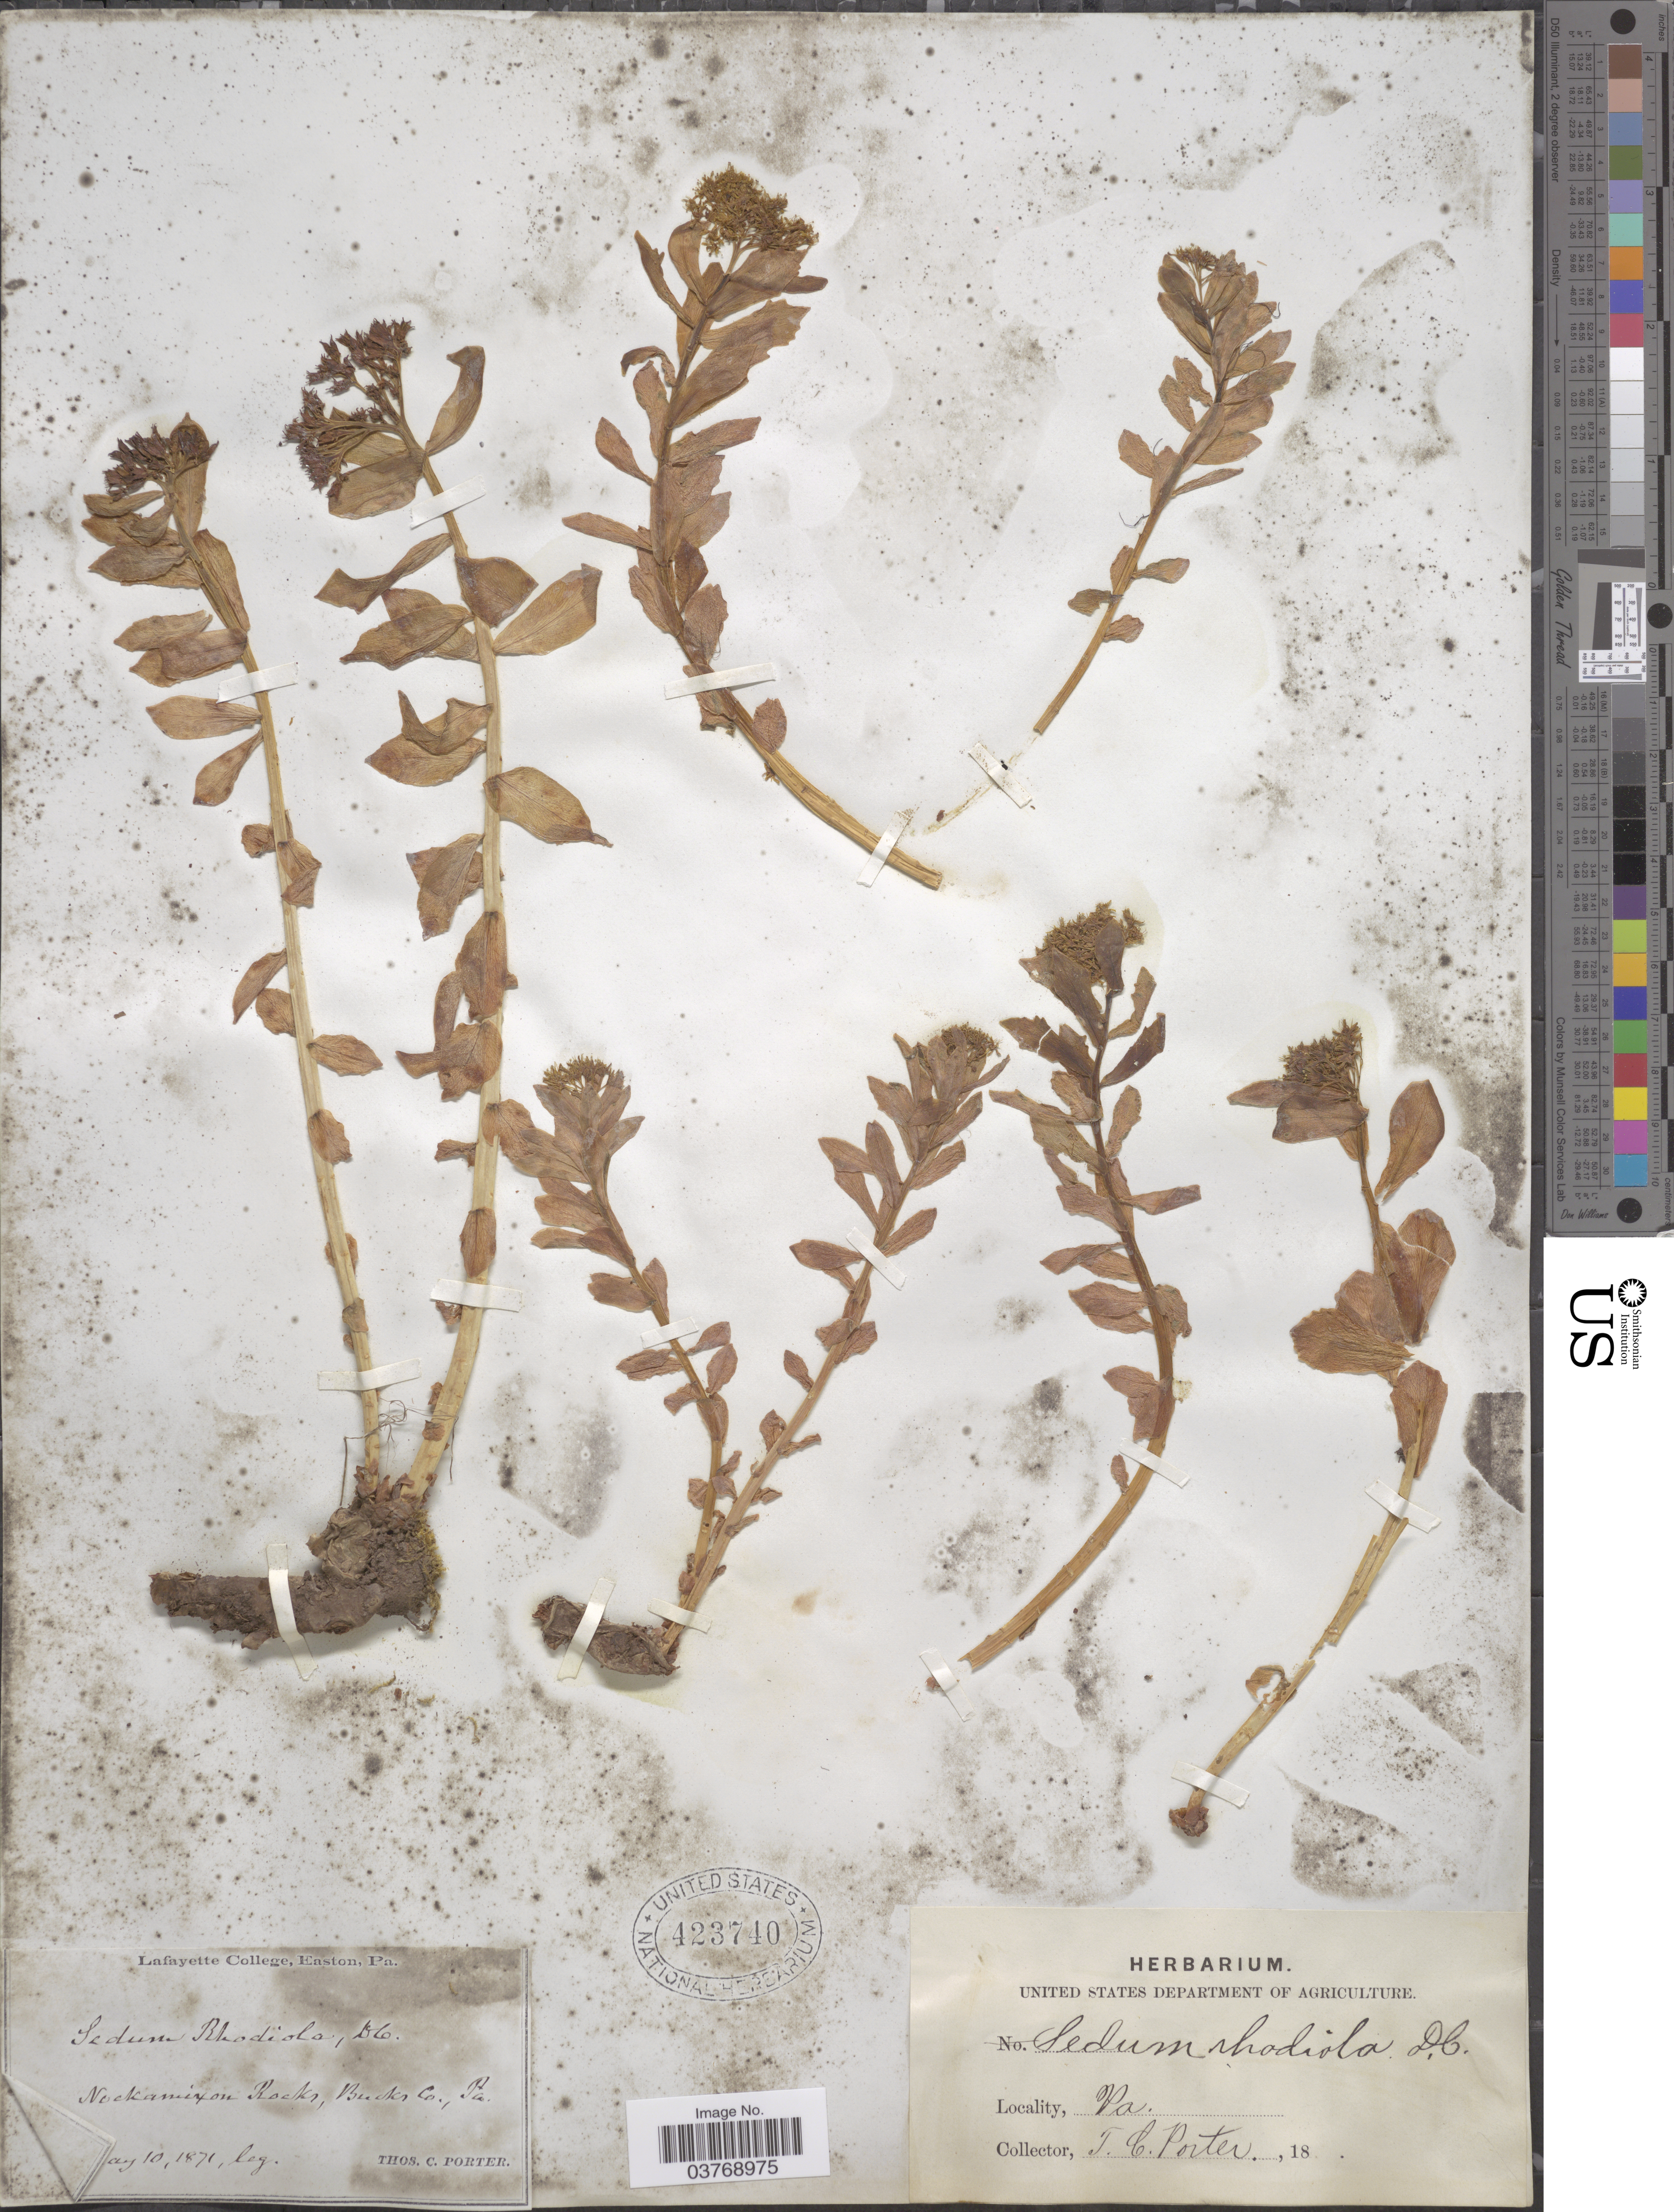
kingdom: Plantae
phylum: Tracheophyta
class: Magnoliopsida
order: Saxifragales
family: Crassulaceae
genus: Rhodiola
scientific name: Rhodiola rosea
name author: L.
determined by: Strong, Mark T., (BOT), Smithsonian Institution - National Museum of Natural History (UNITED STATES)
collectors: T. Porter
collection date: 1871-05-10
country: United States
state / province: Pennsylvania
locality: Nockamixon Rocks, Bucks Co.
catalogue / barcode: US 423740